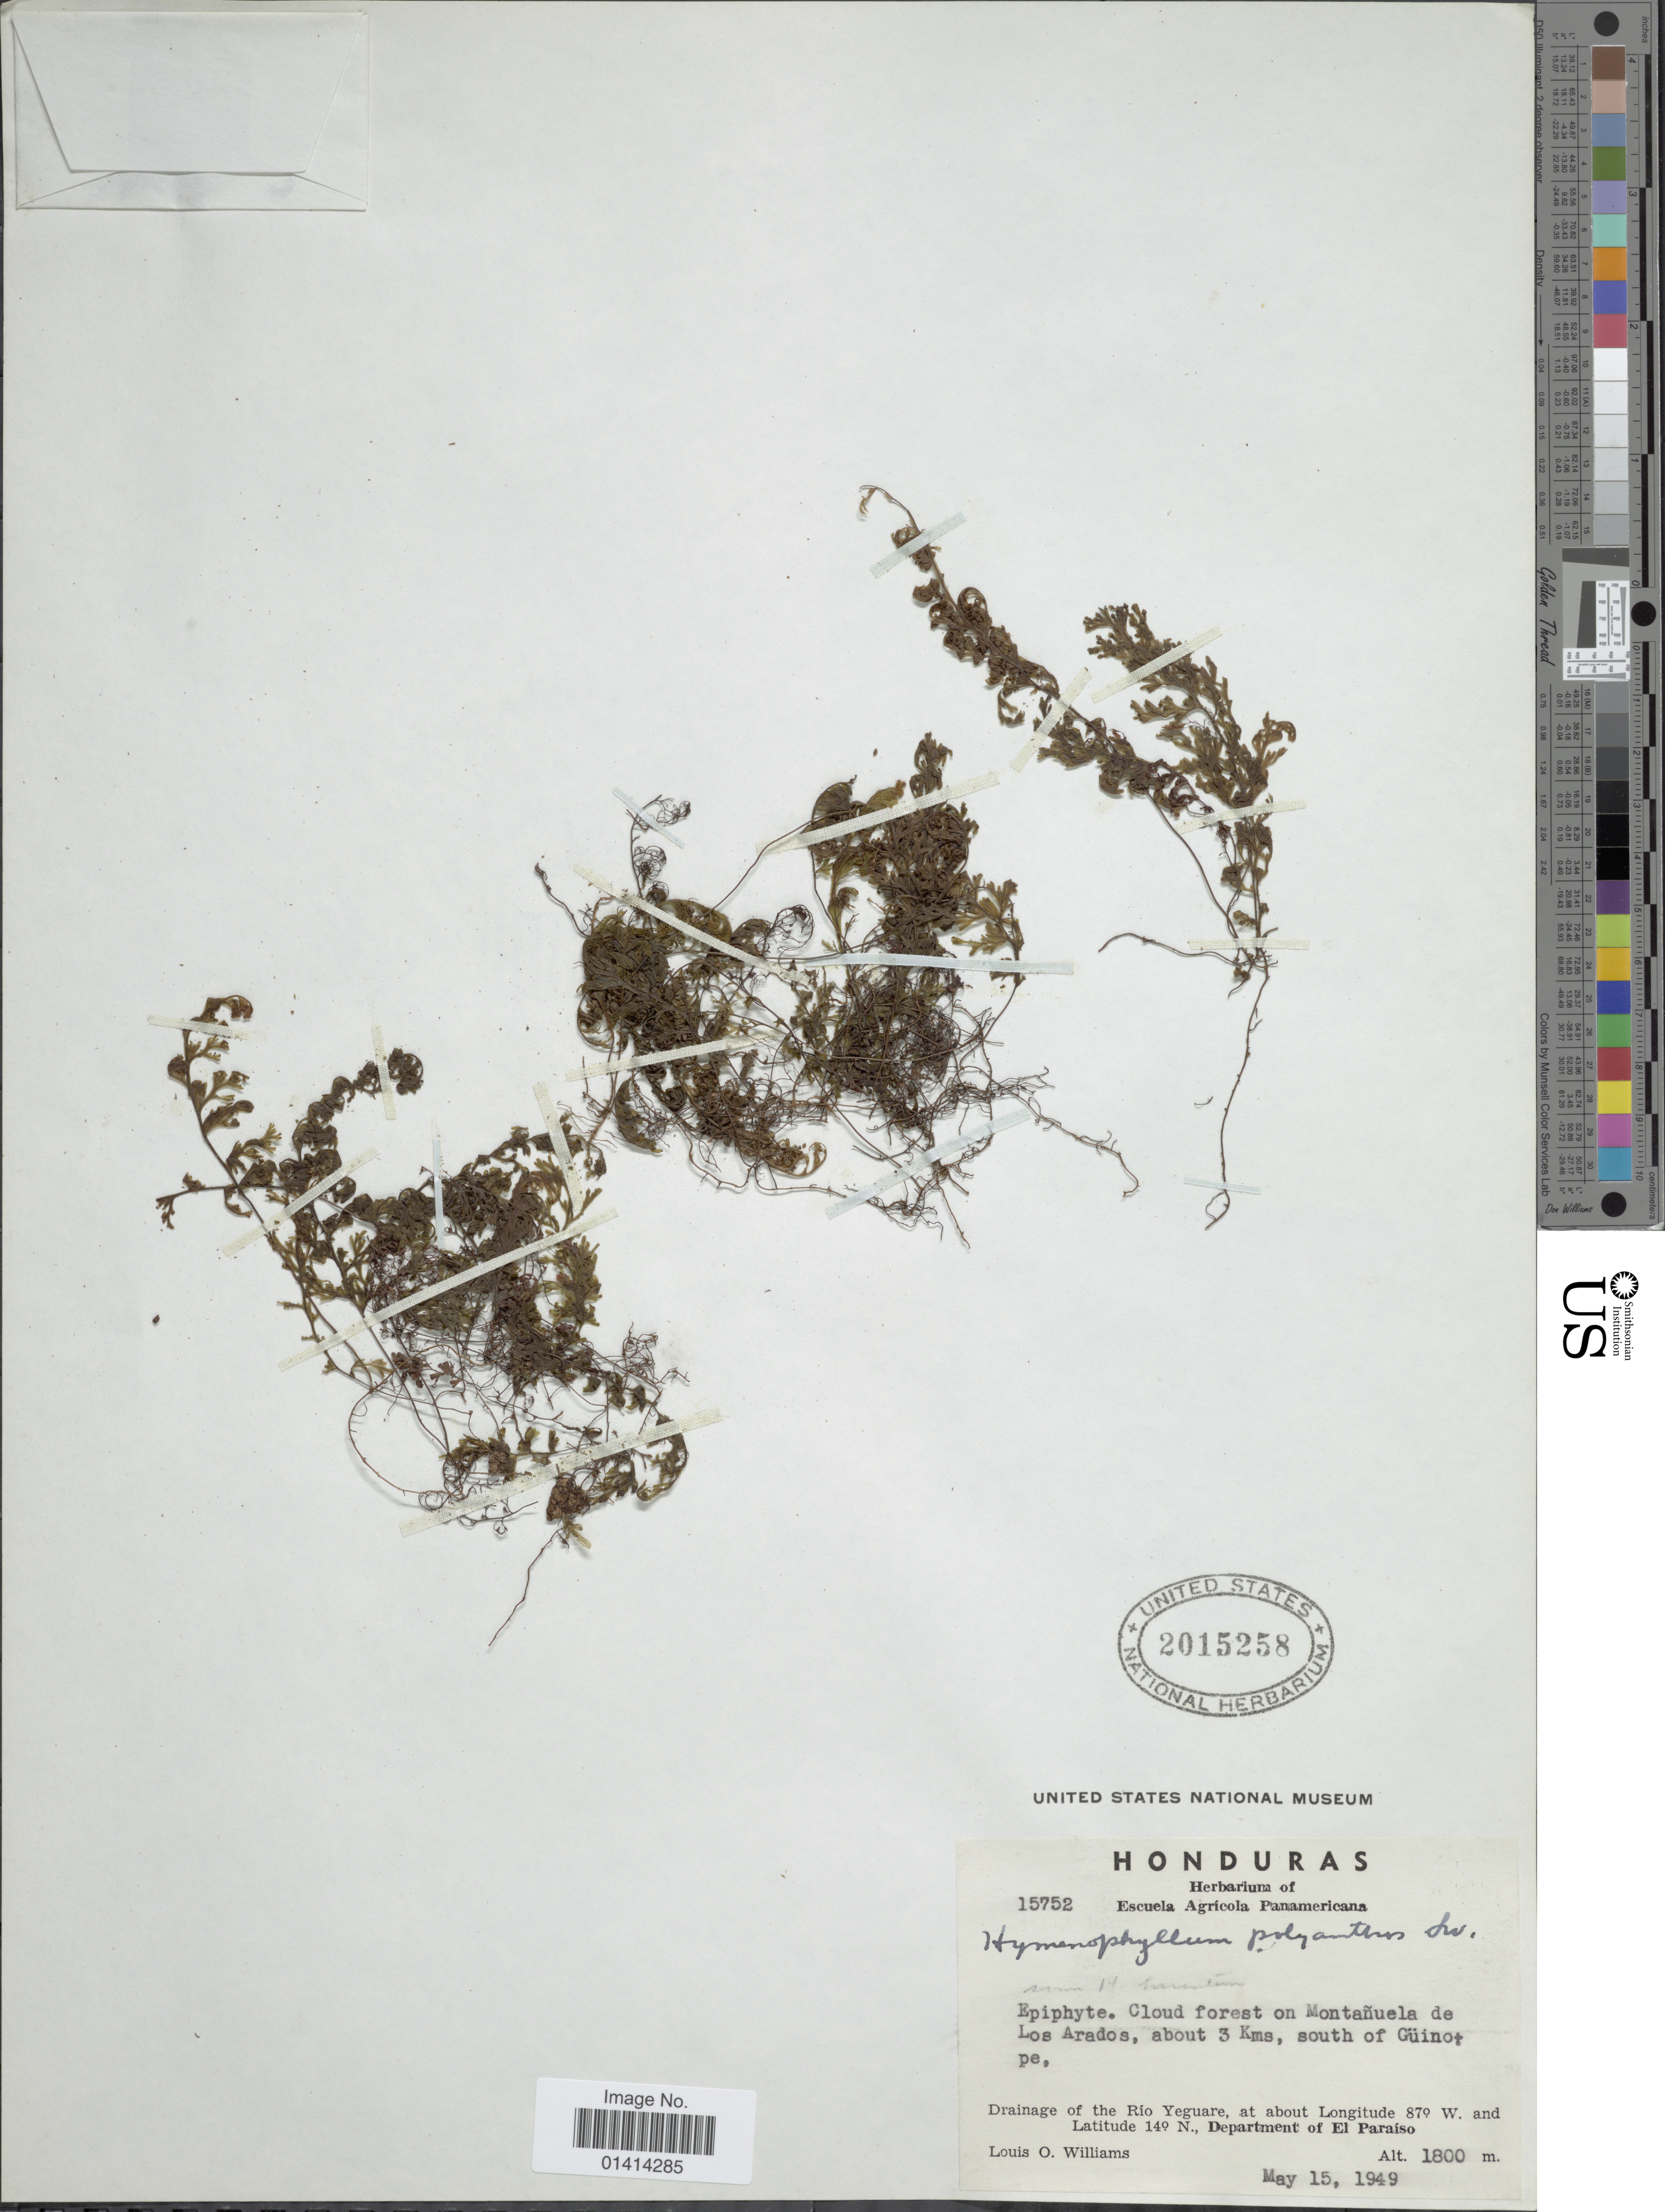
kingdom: Plantae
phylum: Tracheophyta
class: Polypodiopsida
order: Hymenophyllales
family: Hymenophyllaceae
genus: Hymenophyllum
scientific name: Hymenophyllum polyanthos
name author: (Sw.) Sw.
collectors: L. O. Williams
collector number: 15752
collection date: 1949-05-15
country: Honduras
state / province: El Paraíso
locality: Cloud forest on Montañuela de Los Arados, about 3 Kms, south of Güinope, Drainage of the Rio Yeguare, Department of El Paraiso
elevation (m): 1800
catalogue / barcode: US 2015258